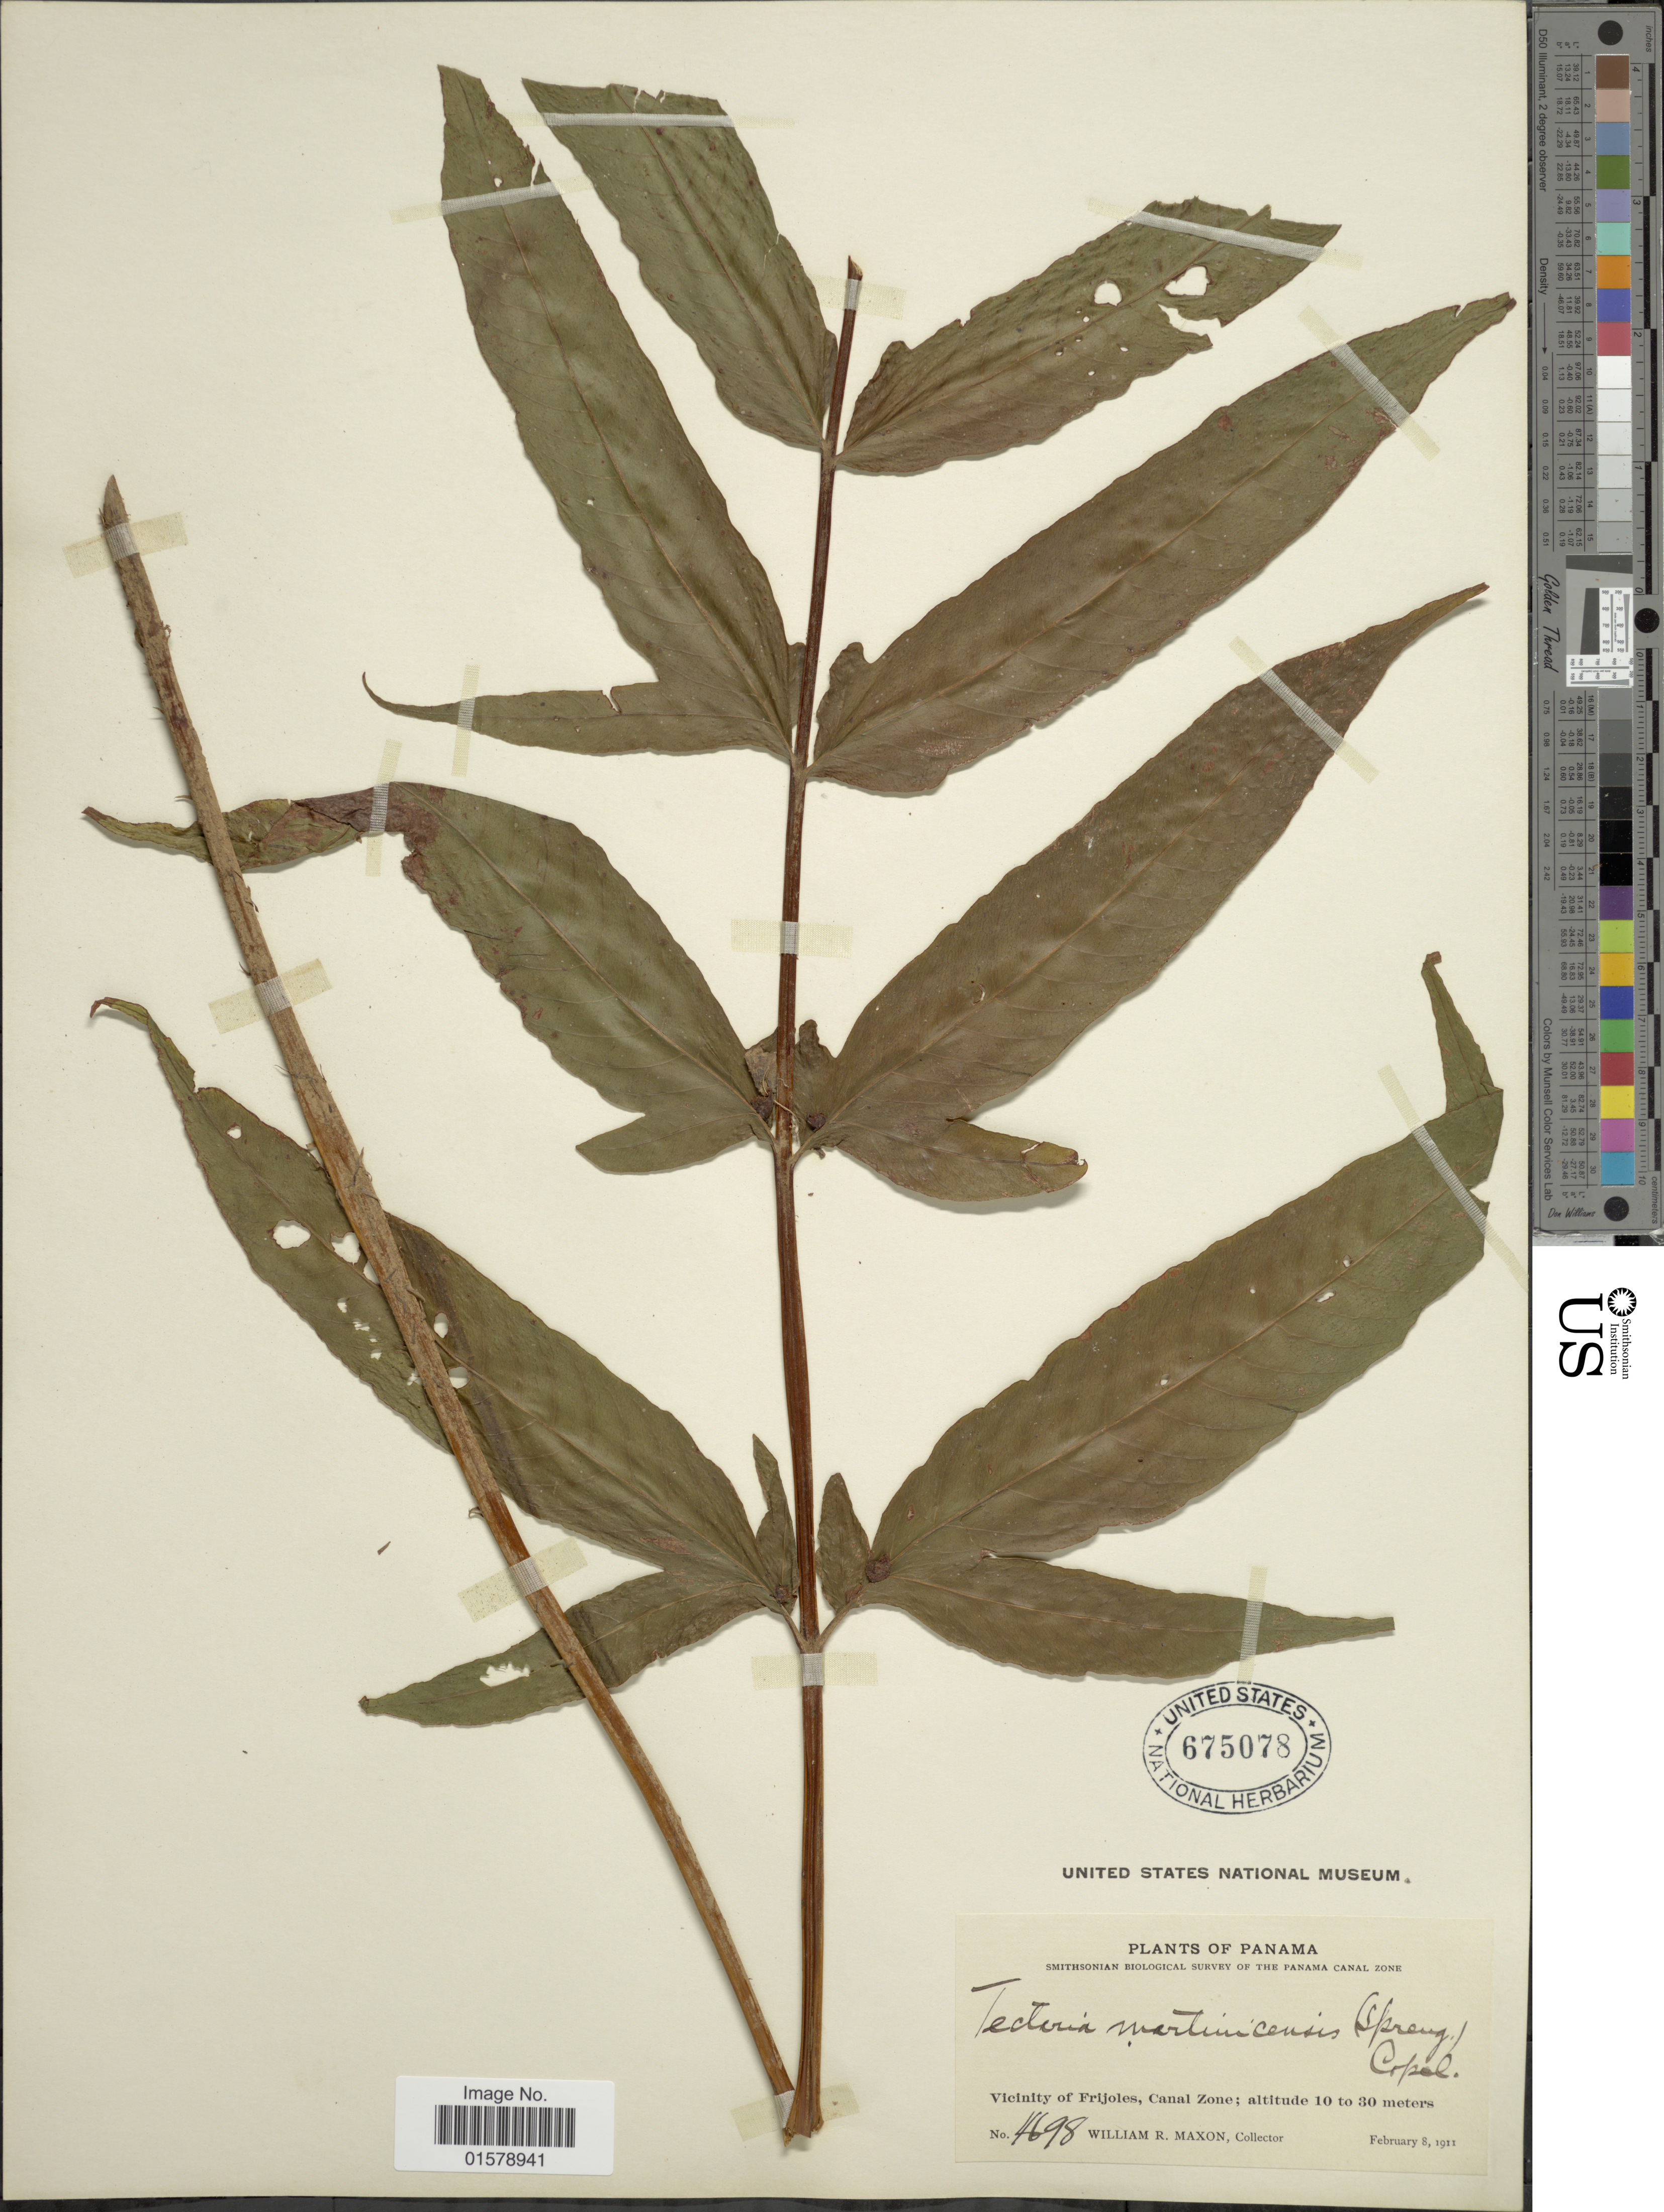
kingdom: Plantae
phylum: Tracheophyta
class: Polypodiopsida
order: Polypodiales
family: Tectariaceae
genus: Tectaria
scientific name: Tectaria vivipara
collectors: W. R. Maxon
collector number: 4698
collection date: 1911-02-08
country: Panama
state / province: Colón / Panamá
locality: Vicinity of Frijoles, Canal Zone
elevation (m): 10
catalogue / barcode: US 675078